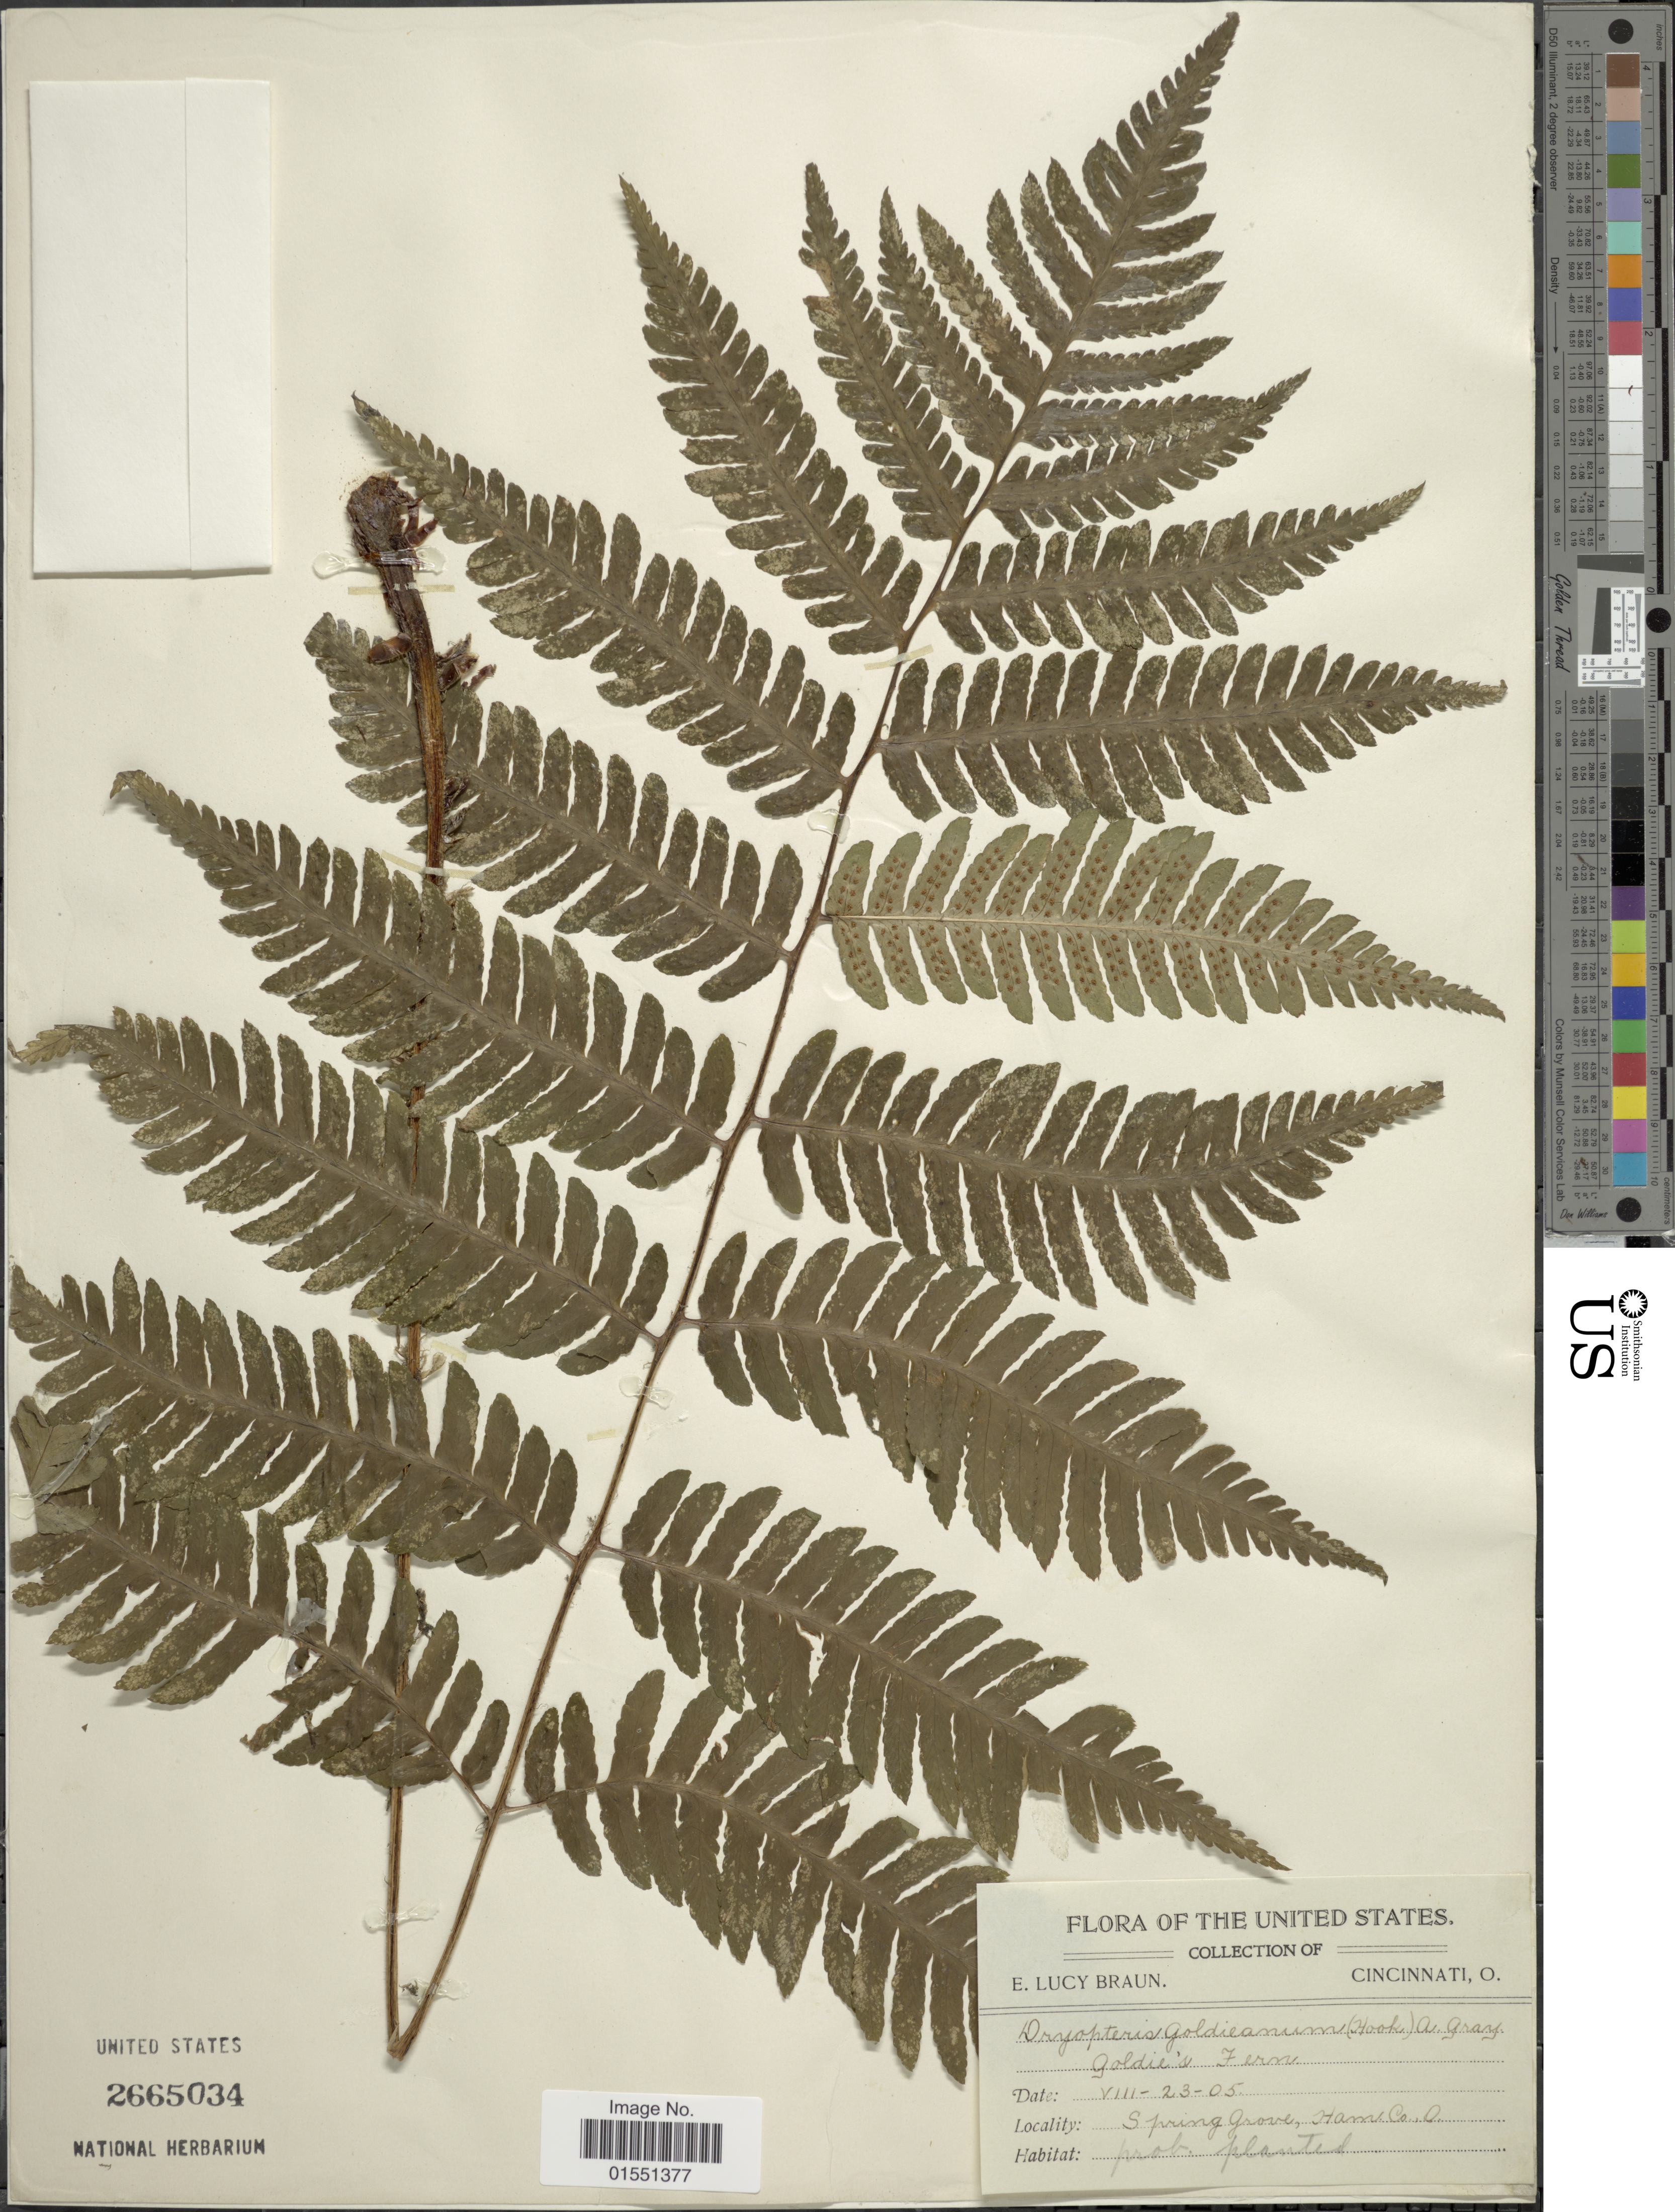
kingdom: Plantae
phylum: Tracheophyta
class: Polypodiopsida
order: Polypodiales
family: Dryopteridaceae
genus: Dryopteris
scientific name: Dryopteris goldiana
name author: (Hook. ex Goldie) A. Gray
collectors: E. L. Braun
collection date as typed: Transcribed d/m/y: 23/8/5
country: United States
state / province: Ohio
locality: Spring Grove, Ham Co. O.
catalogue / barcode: US 2665034